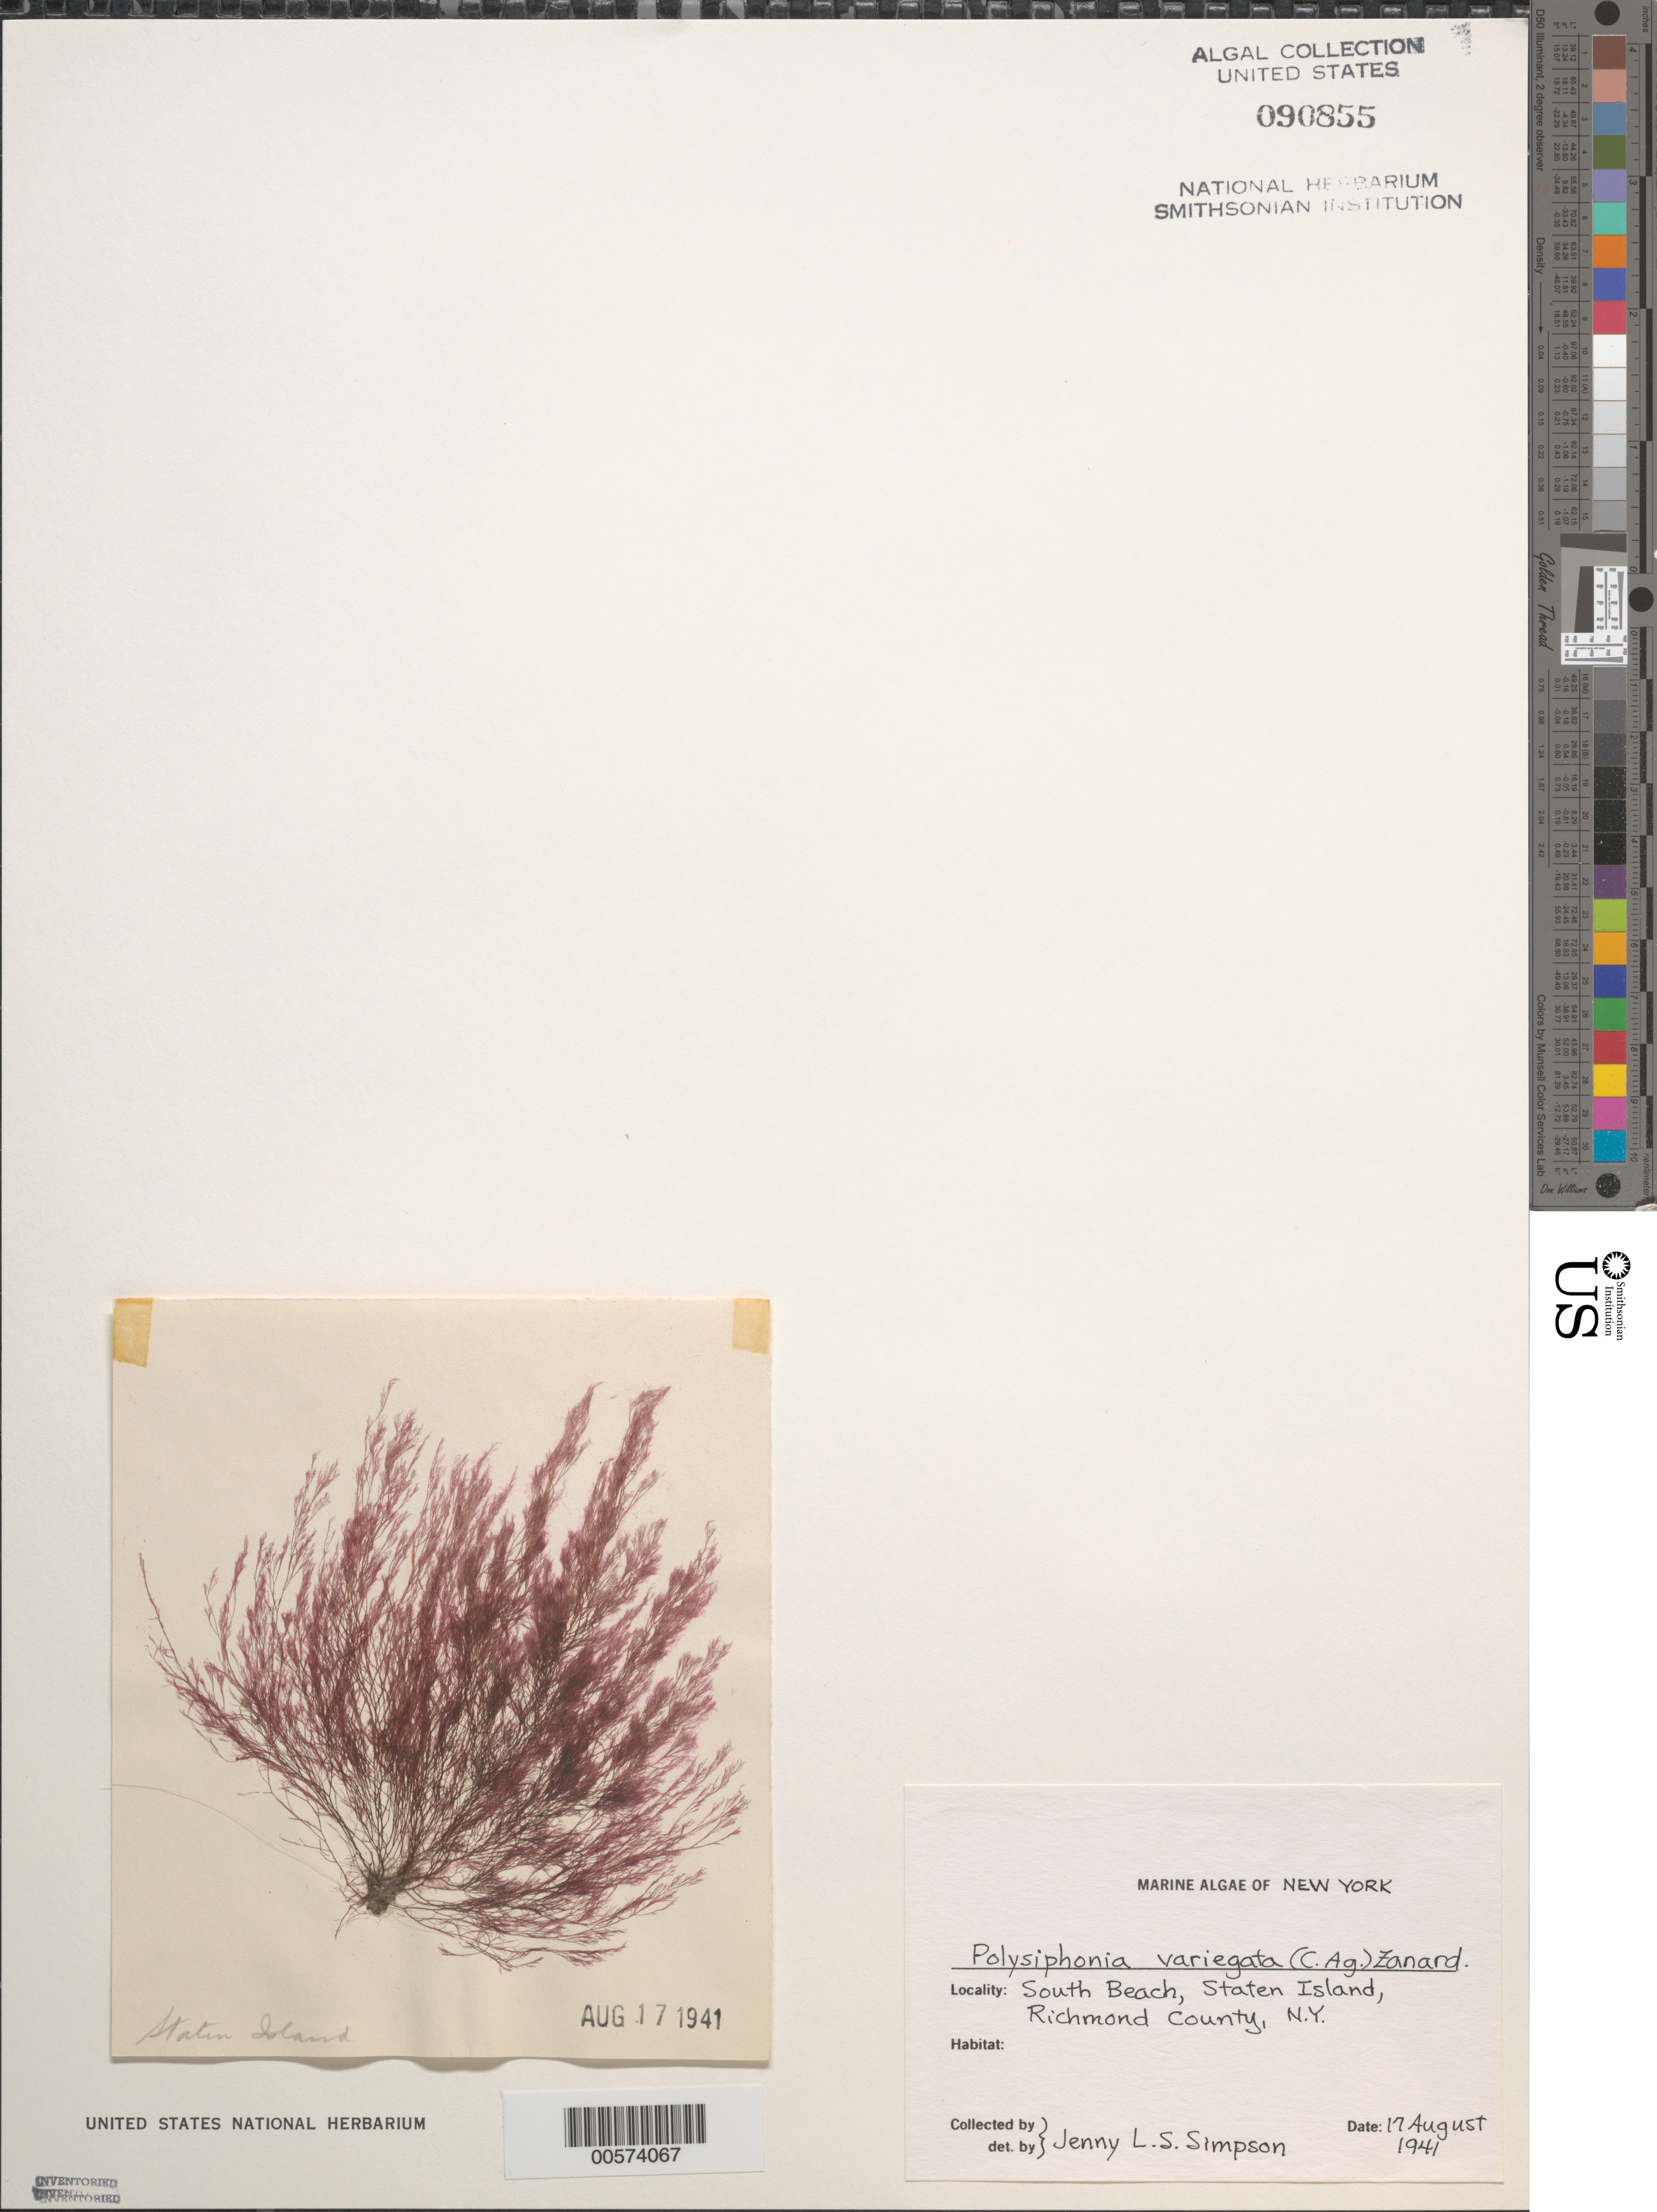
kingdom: Plantae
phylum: Rhodophyta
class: Florideophyceae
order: Ceramiales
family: Rhodomelaceae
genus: Carradoriella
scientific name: Carradoriella denudata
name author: (Dillwyn) Savoie & G.W. Saunders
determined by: Algae name updating Project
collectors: J. Simpson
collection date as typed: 17 Aug 1941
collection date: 1941-08-17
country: United States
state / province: New York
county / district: Richmond County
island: Staten Island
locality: South Beach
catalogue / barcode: US 90855